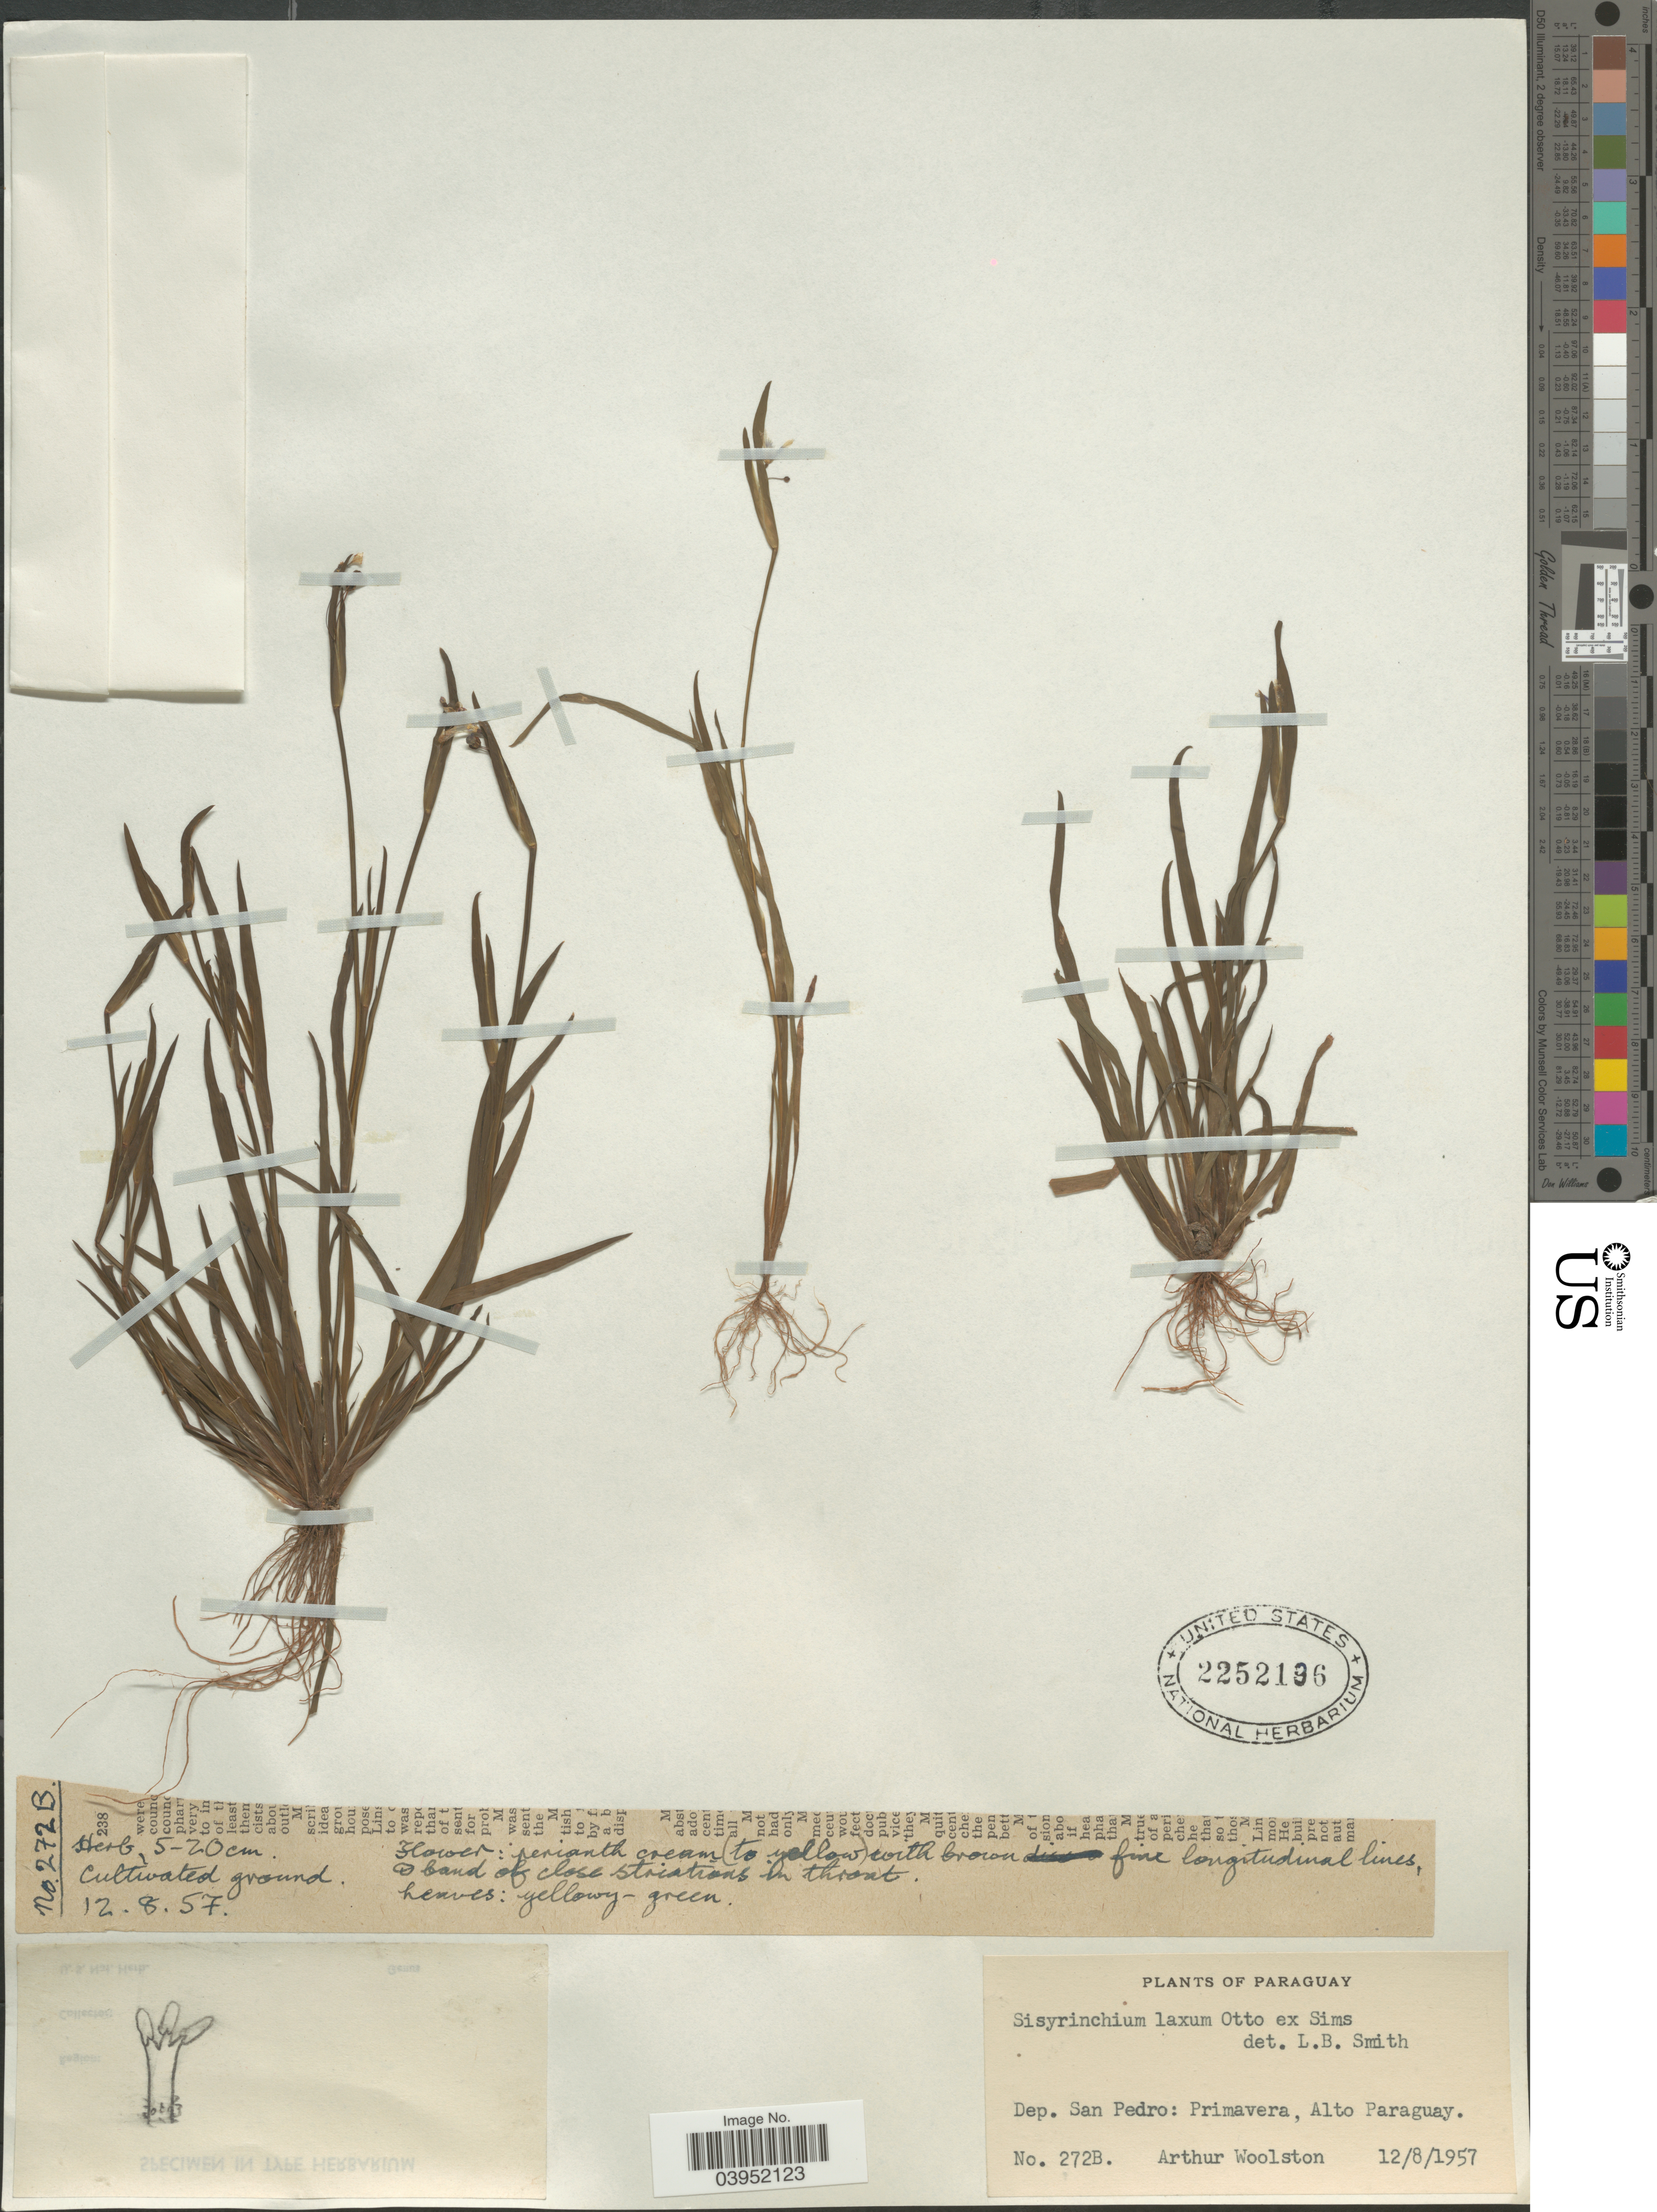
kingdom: Plantae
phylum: Tracheophyta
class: Liliopsida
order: Asparagales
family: Iridaceae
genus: Sisyrinchium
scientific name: Sisyrinchium laxum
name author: Otto ex Sims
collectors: A. L. Woolston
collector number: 272B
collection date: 1957-08-12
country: Paraguay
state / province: San Pedro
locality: Dep. San Pedro: Primavera, Alto Paraguay.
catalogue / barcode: US 2252196